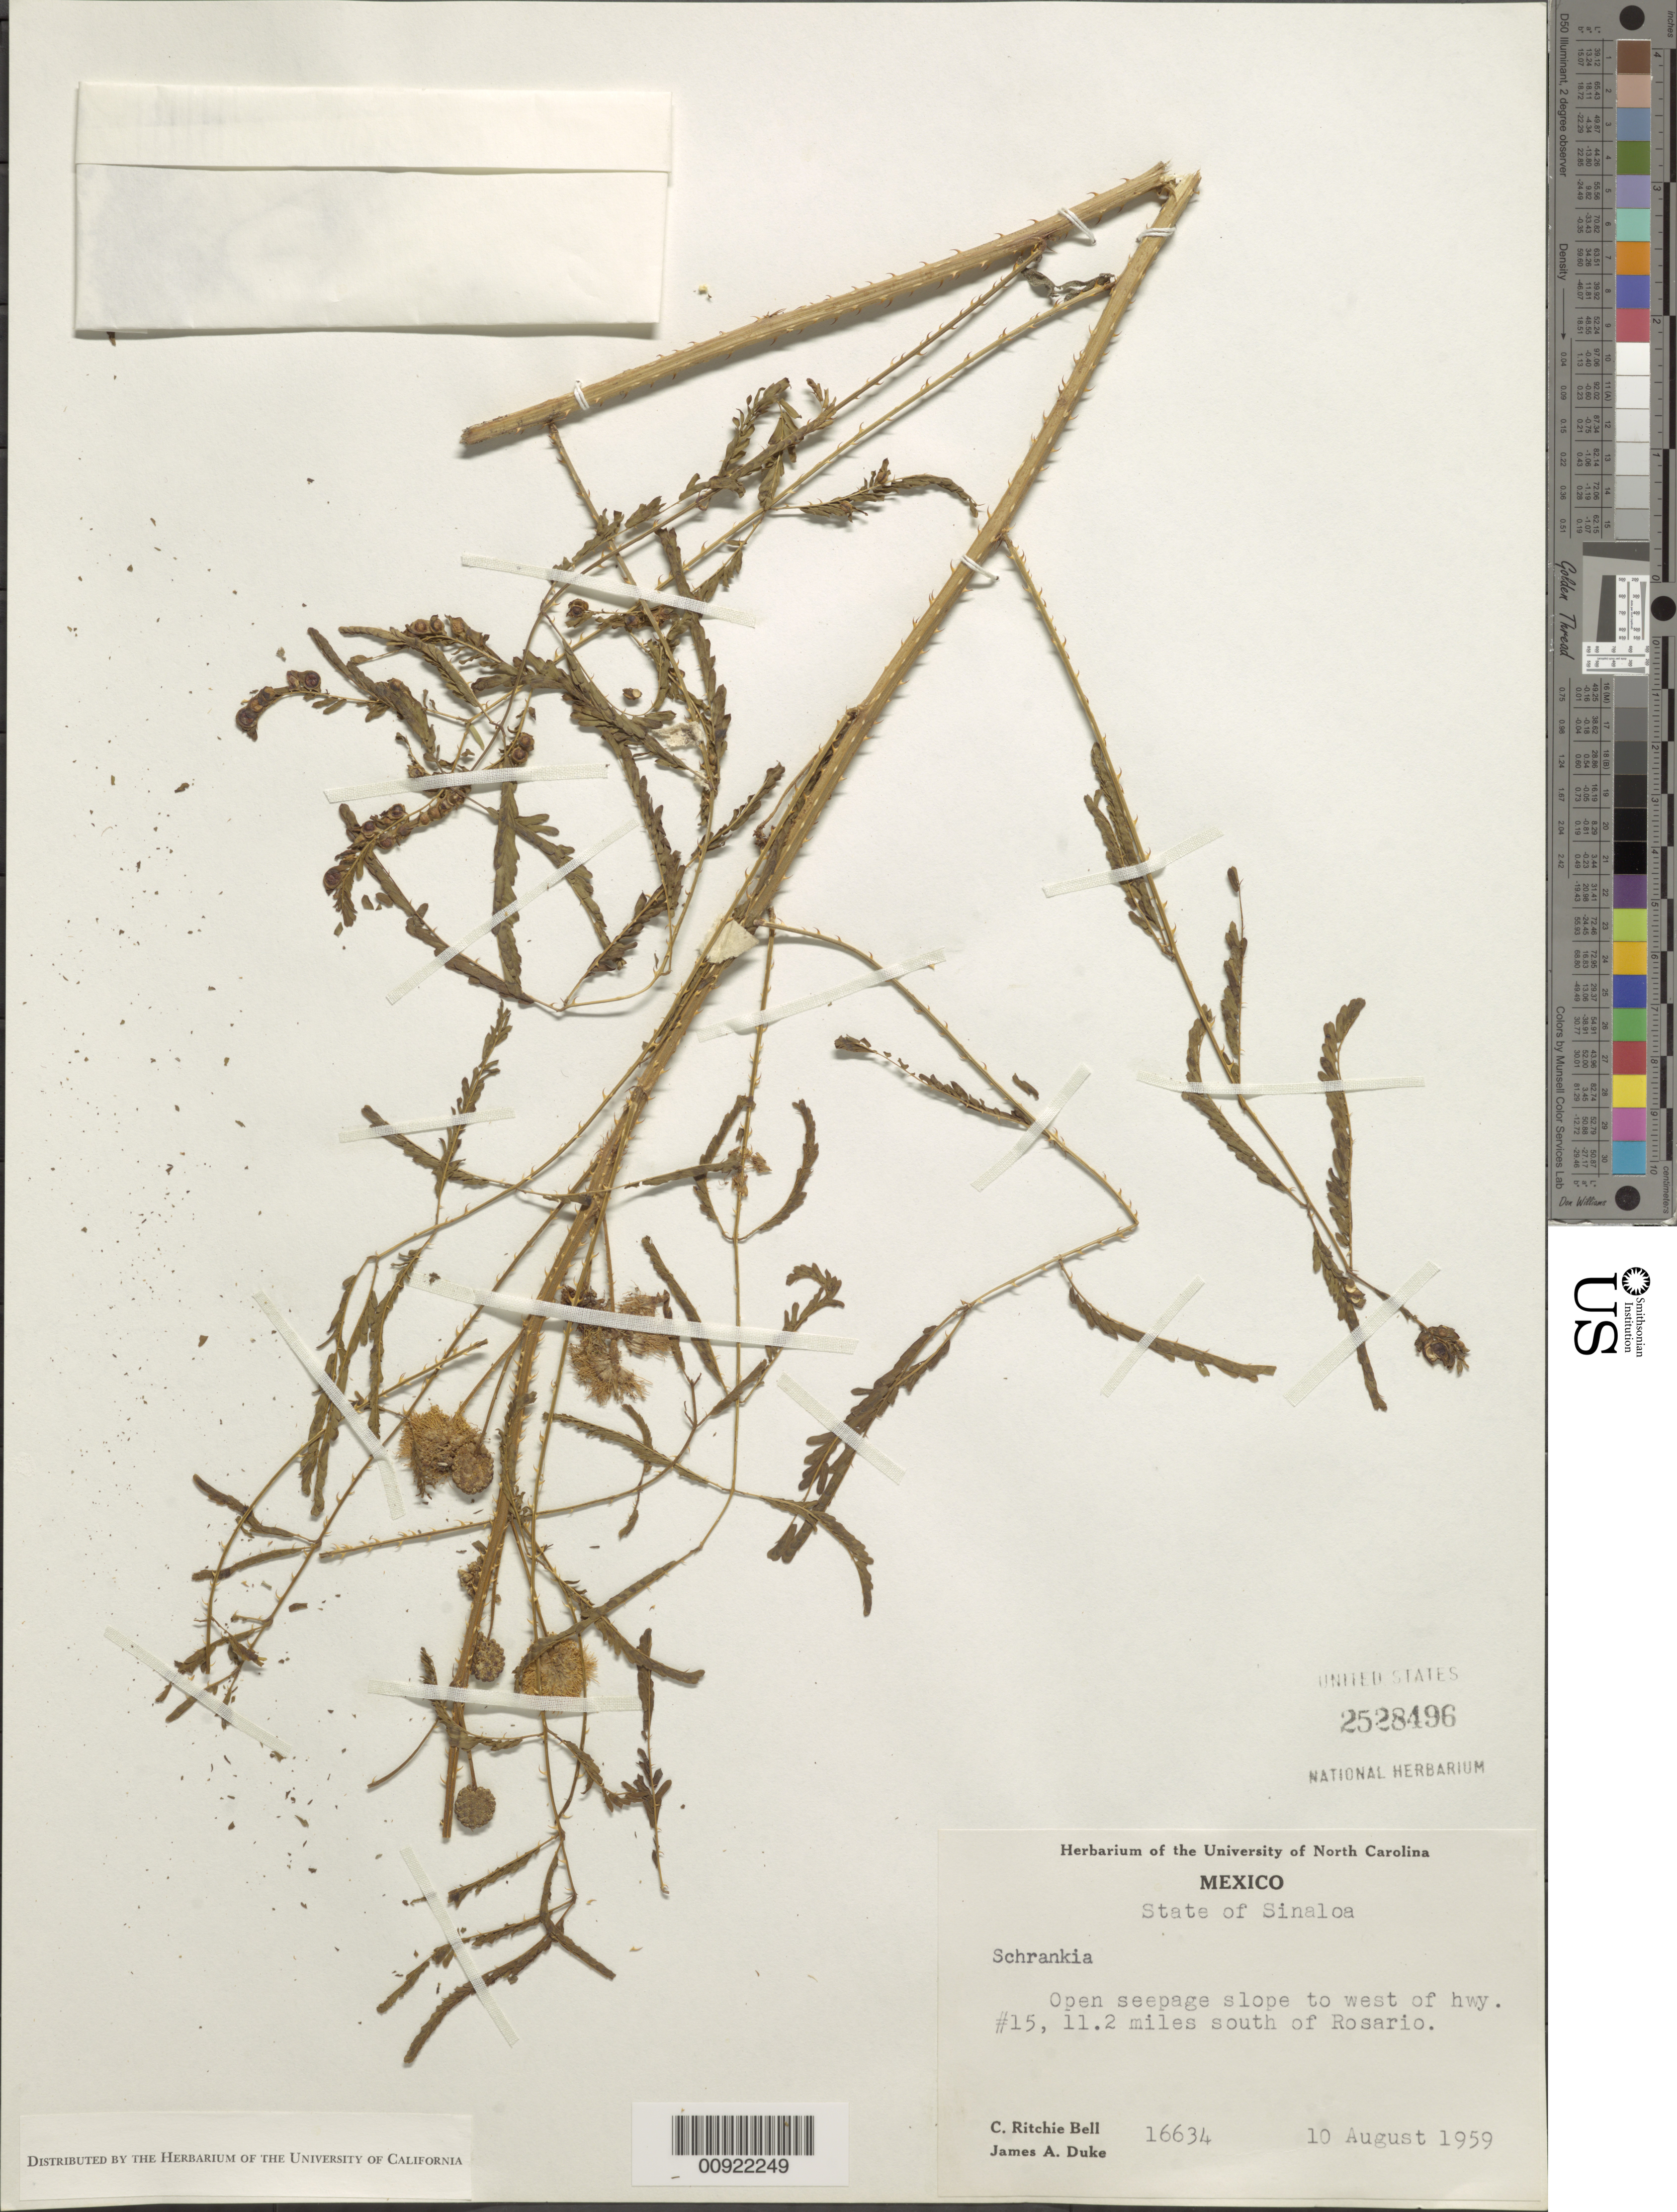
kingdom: Plantae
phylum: Tracheophyta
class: Magnoliopsida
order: Fabales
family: Fabaceae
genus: Mimosa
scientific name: Mimosa sp.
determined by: Strong, Mark T., (BOT), Smithsonian Institution - National Museum of Natural History (UNITED STATES)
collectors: C. R. Bell & J. A. Duke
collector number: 16634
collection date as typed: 10 Aug 1959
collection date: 1959-08-10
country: Mexico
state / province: Sinaloa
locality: Open seepage slope to west of hwy. #15, 11.2 miles south of Rosario.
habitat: Open seepage slope.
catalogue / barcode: US 2528496